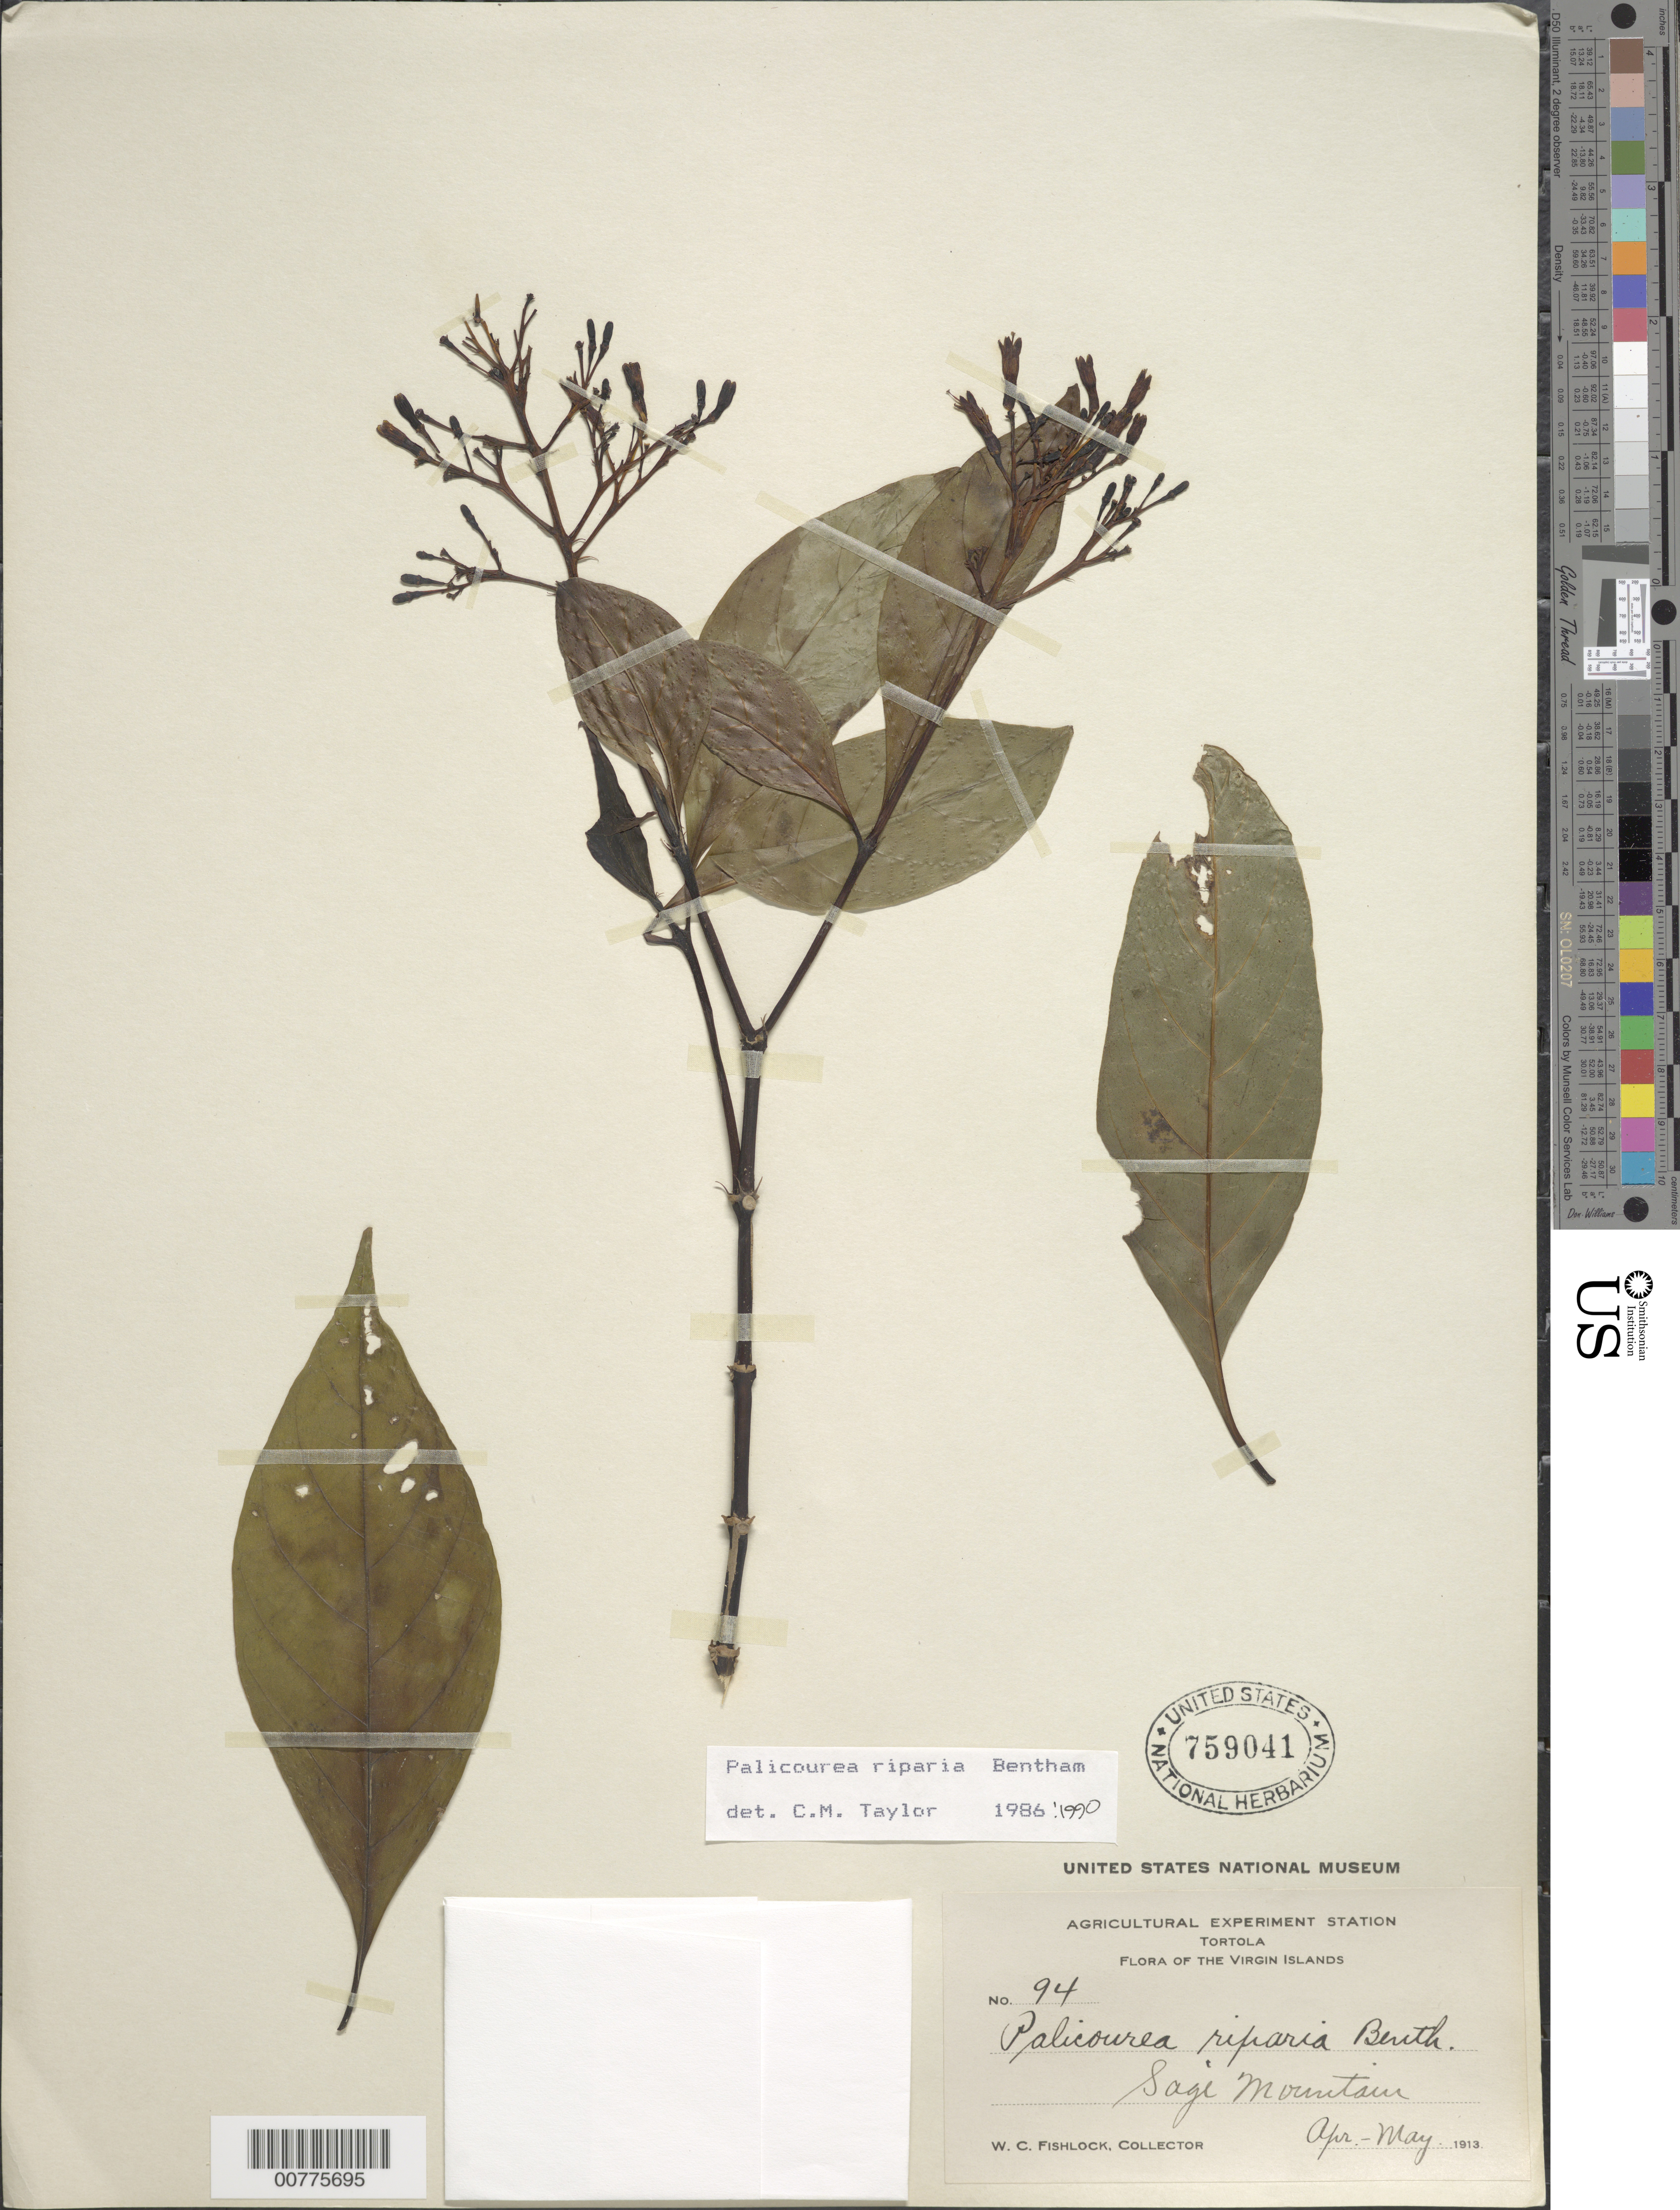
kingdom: Plantae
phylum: Tracheophyta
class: Magnoliopsida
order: Gentianales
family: Rubiaceae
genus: Palicourea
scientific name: Palicourea croceoides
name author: Desv. ex Ham.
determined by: Taylor, Charlotte M.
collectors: W. Fishlock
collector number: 94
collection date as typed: Apr 1913 to -- May 1913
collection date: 1913-04/1913-05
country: British Virgin Islands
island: Tortola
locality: Sage Mountain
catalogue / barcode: US 759041